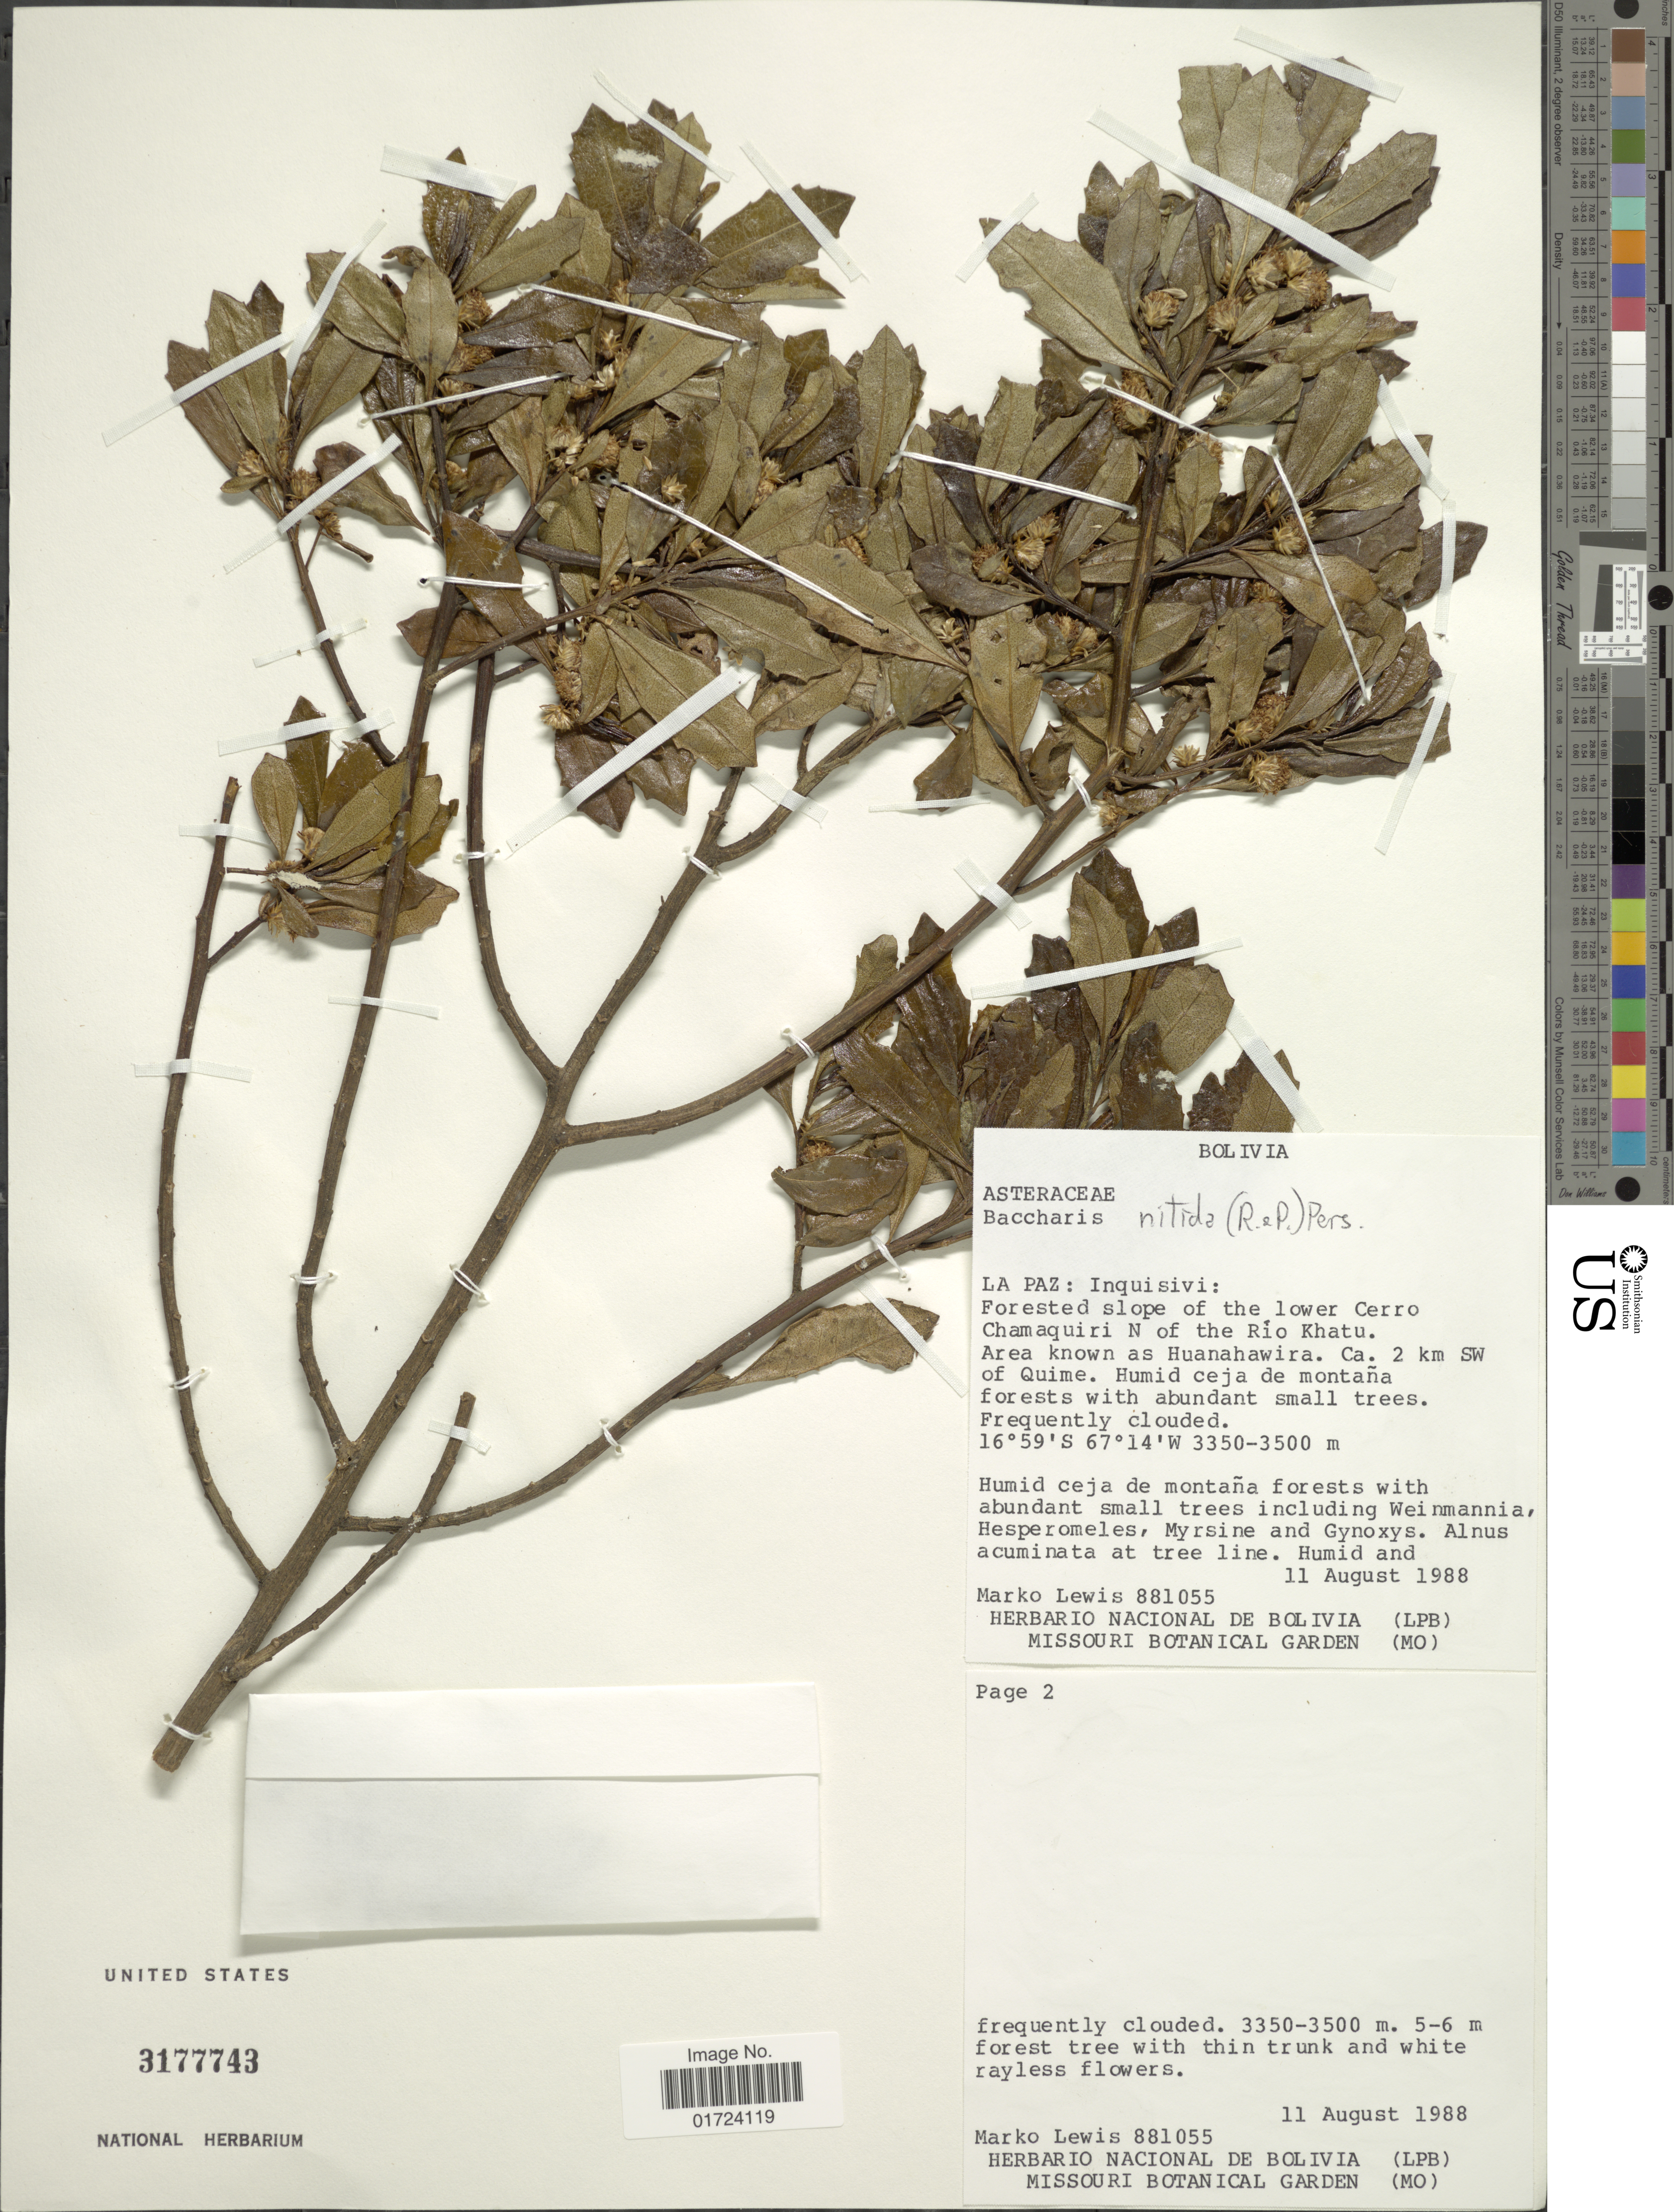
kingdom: Plantae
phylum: Tracheophyta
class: Magnoliopsida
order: Asterales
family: Asteraceae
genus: Baccharis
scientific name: Baccharis sp.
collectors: M. A. Lewis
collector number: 881055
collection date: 1988-08-11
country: Bolivia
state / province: La Paz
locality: La Paz: Inquisivi : Forested slopes of the lower Cerro Chamaquiri N of the Rio Khatu, Area known as Huanahawira.Ca. 2 km N of Quime.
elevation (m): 3350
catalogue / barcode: US 3177743